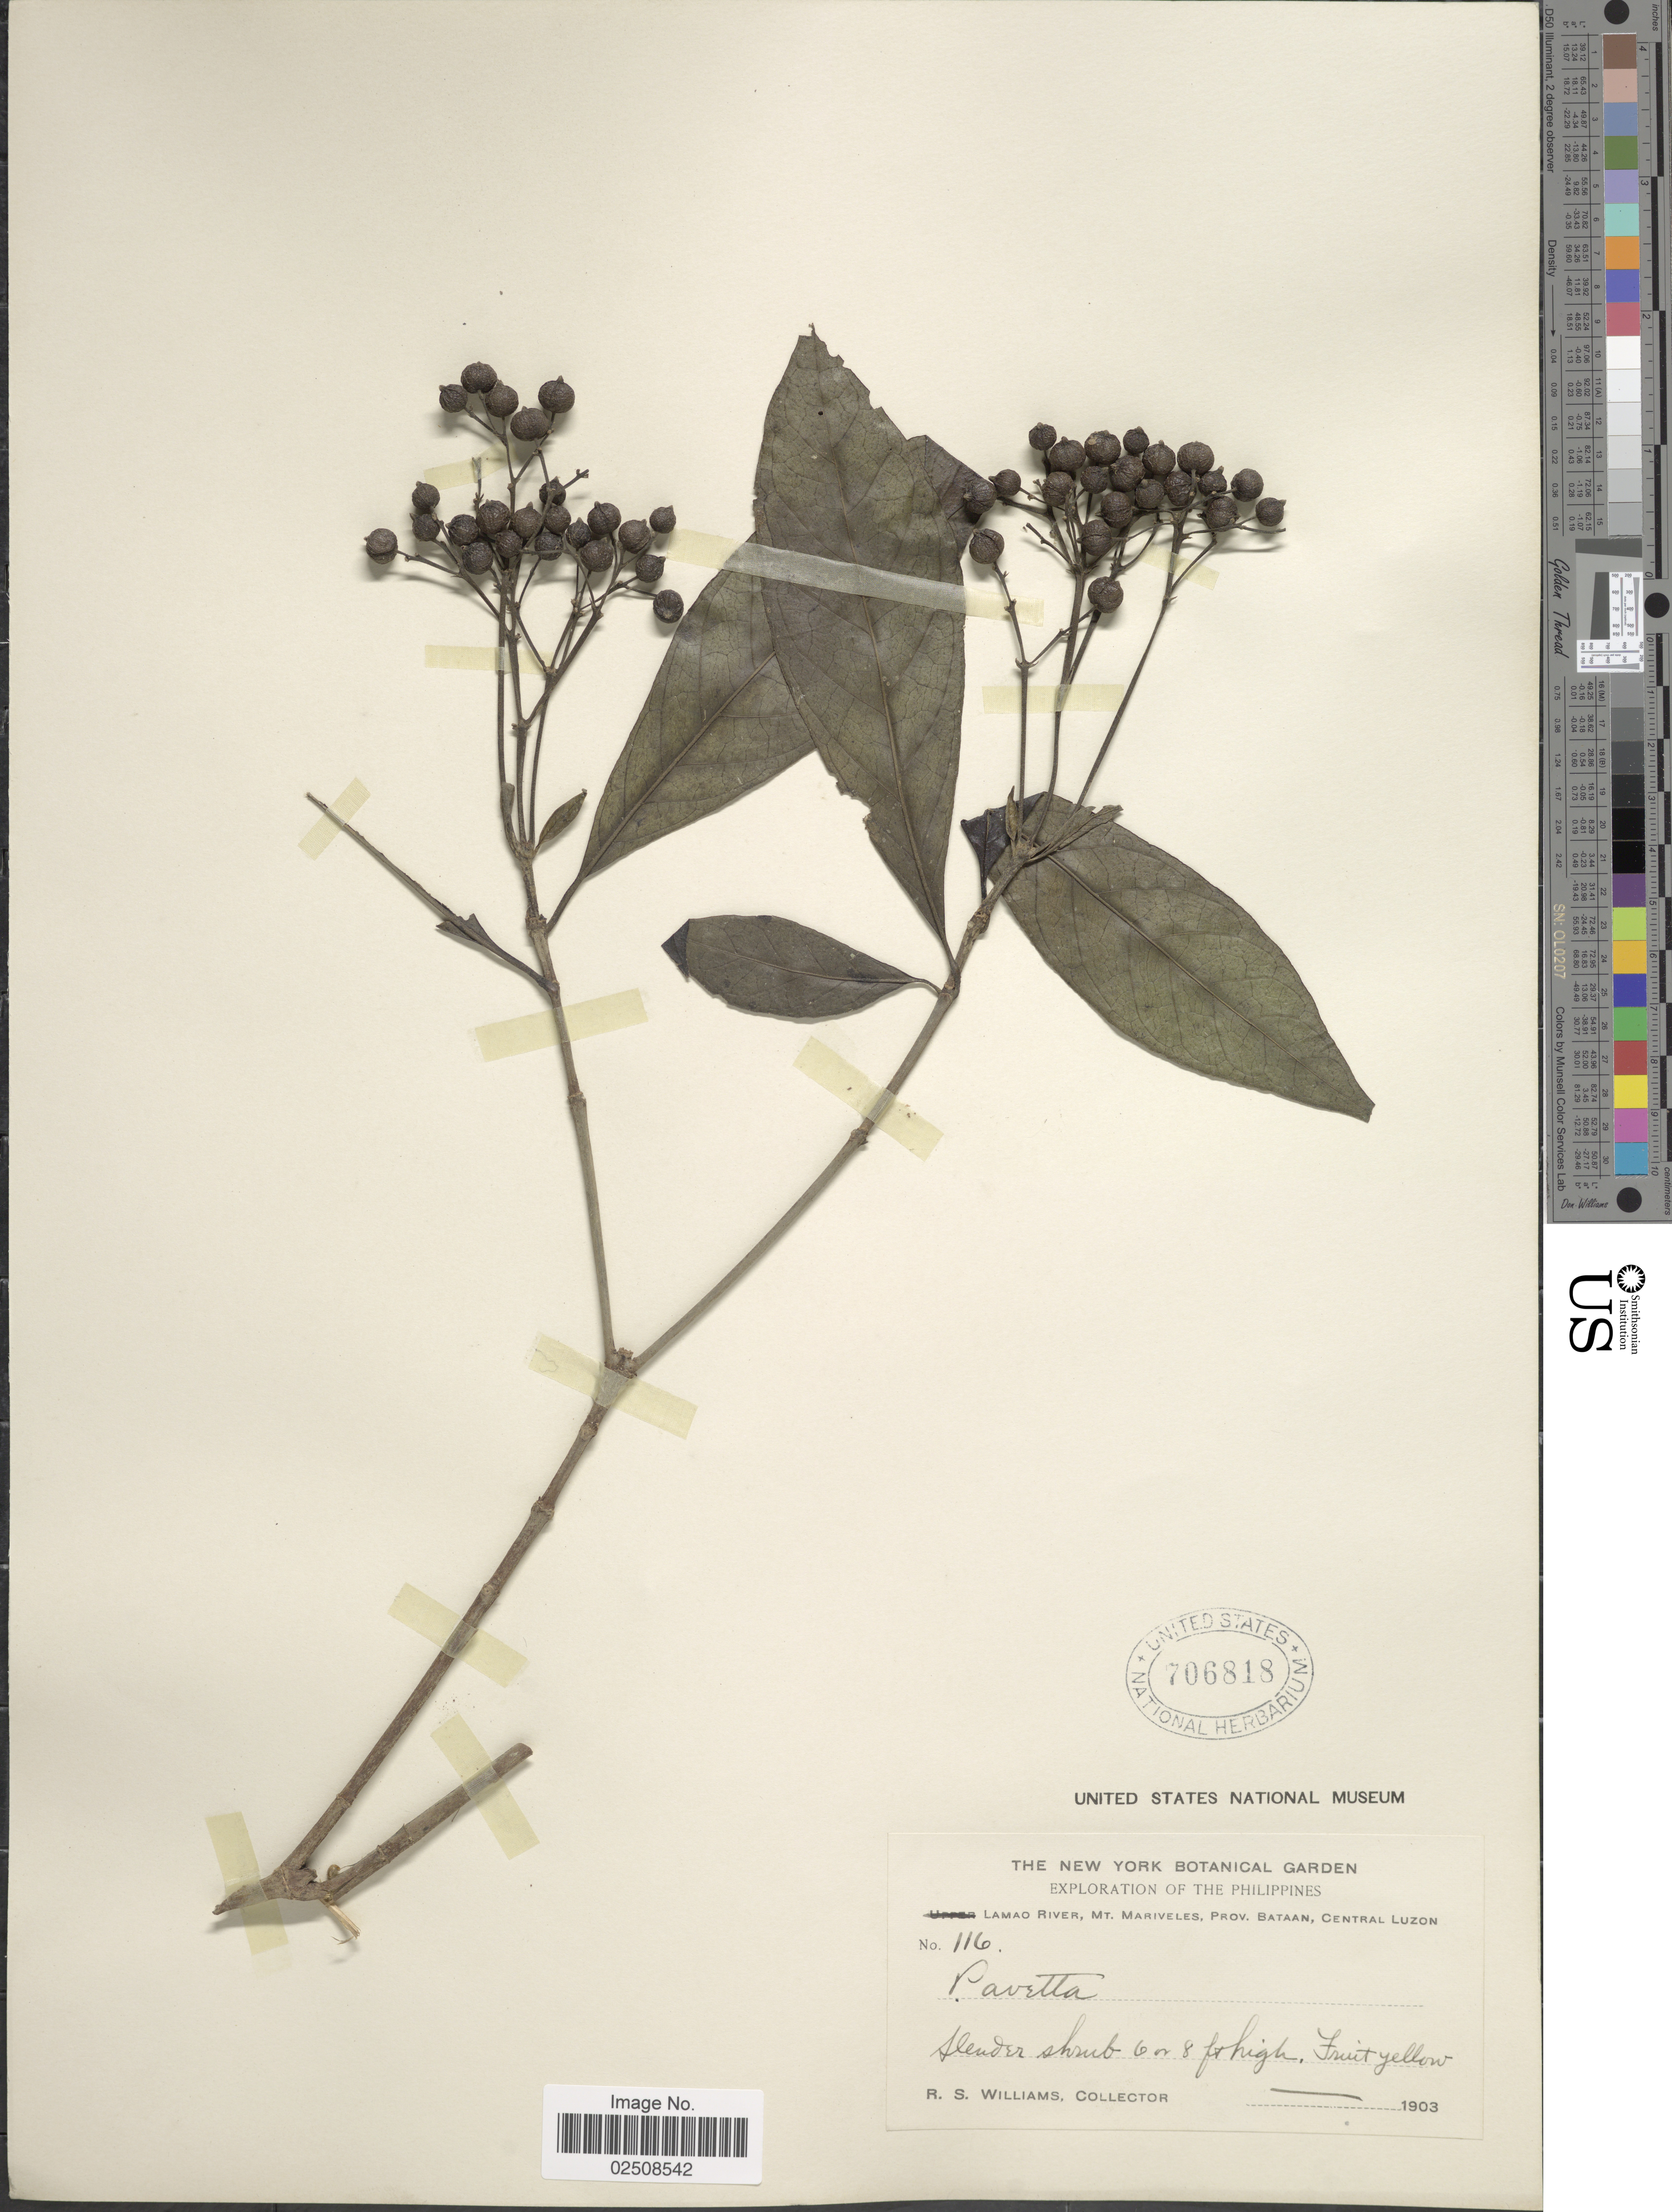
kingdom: Plantae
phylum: Tracheophyta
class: Magnoliopsida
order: Gentianales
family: Rubiaceae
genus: Pavetta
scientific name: Pavetta indica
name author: L.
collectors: R. S. Williams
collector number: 116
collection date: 1903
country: Philippines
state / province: Central Luzon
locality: Lamao River, Mt. Mariveles, Prov. Bataan, Central Luzon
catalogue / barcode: US 706818